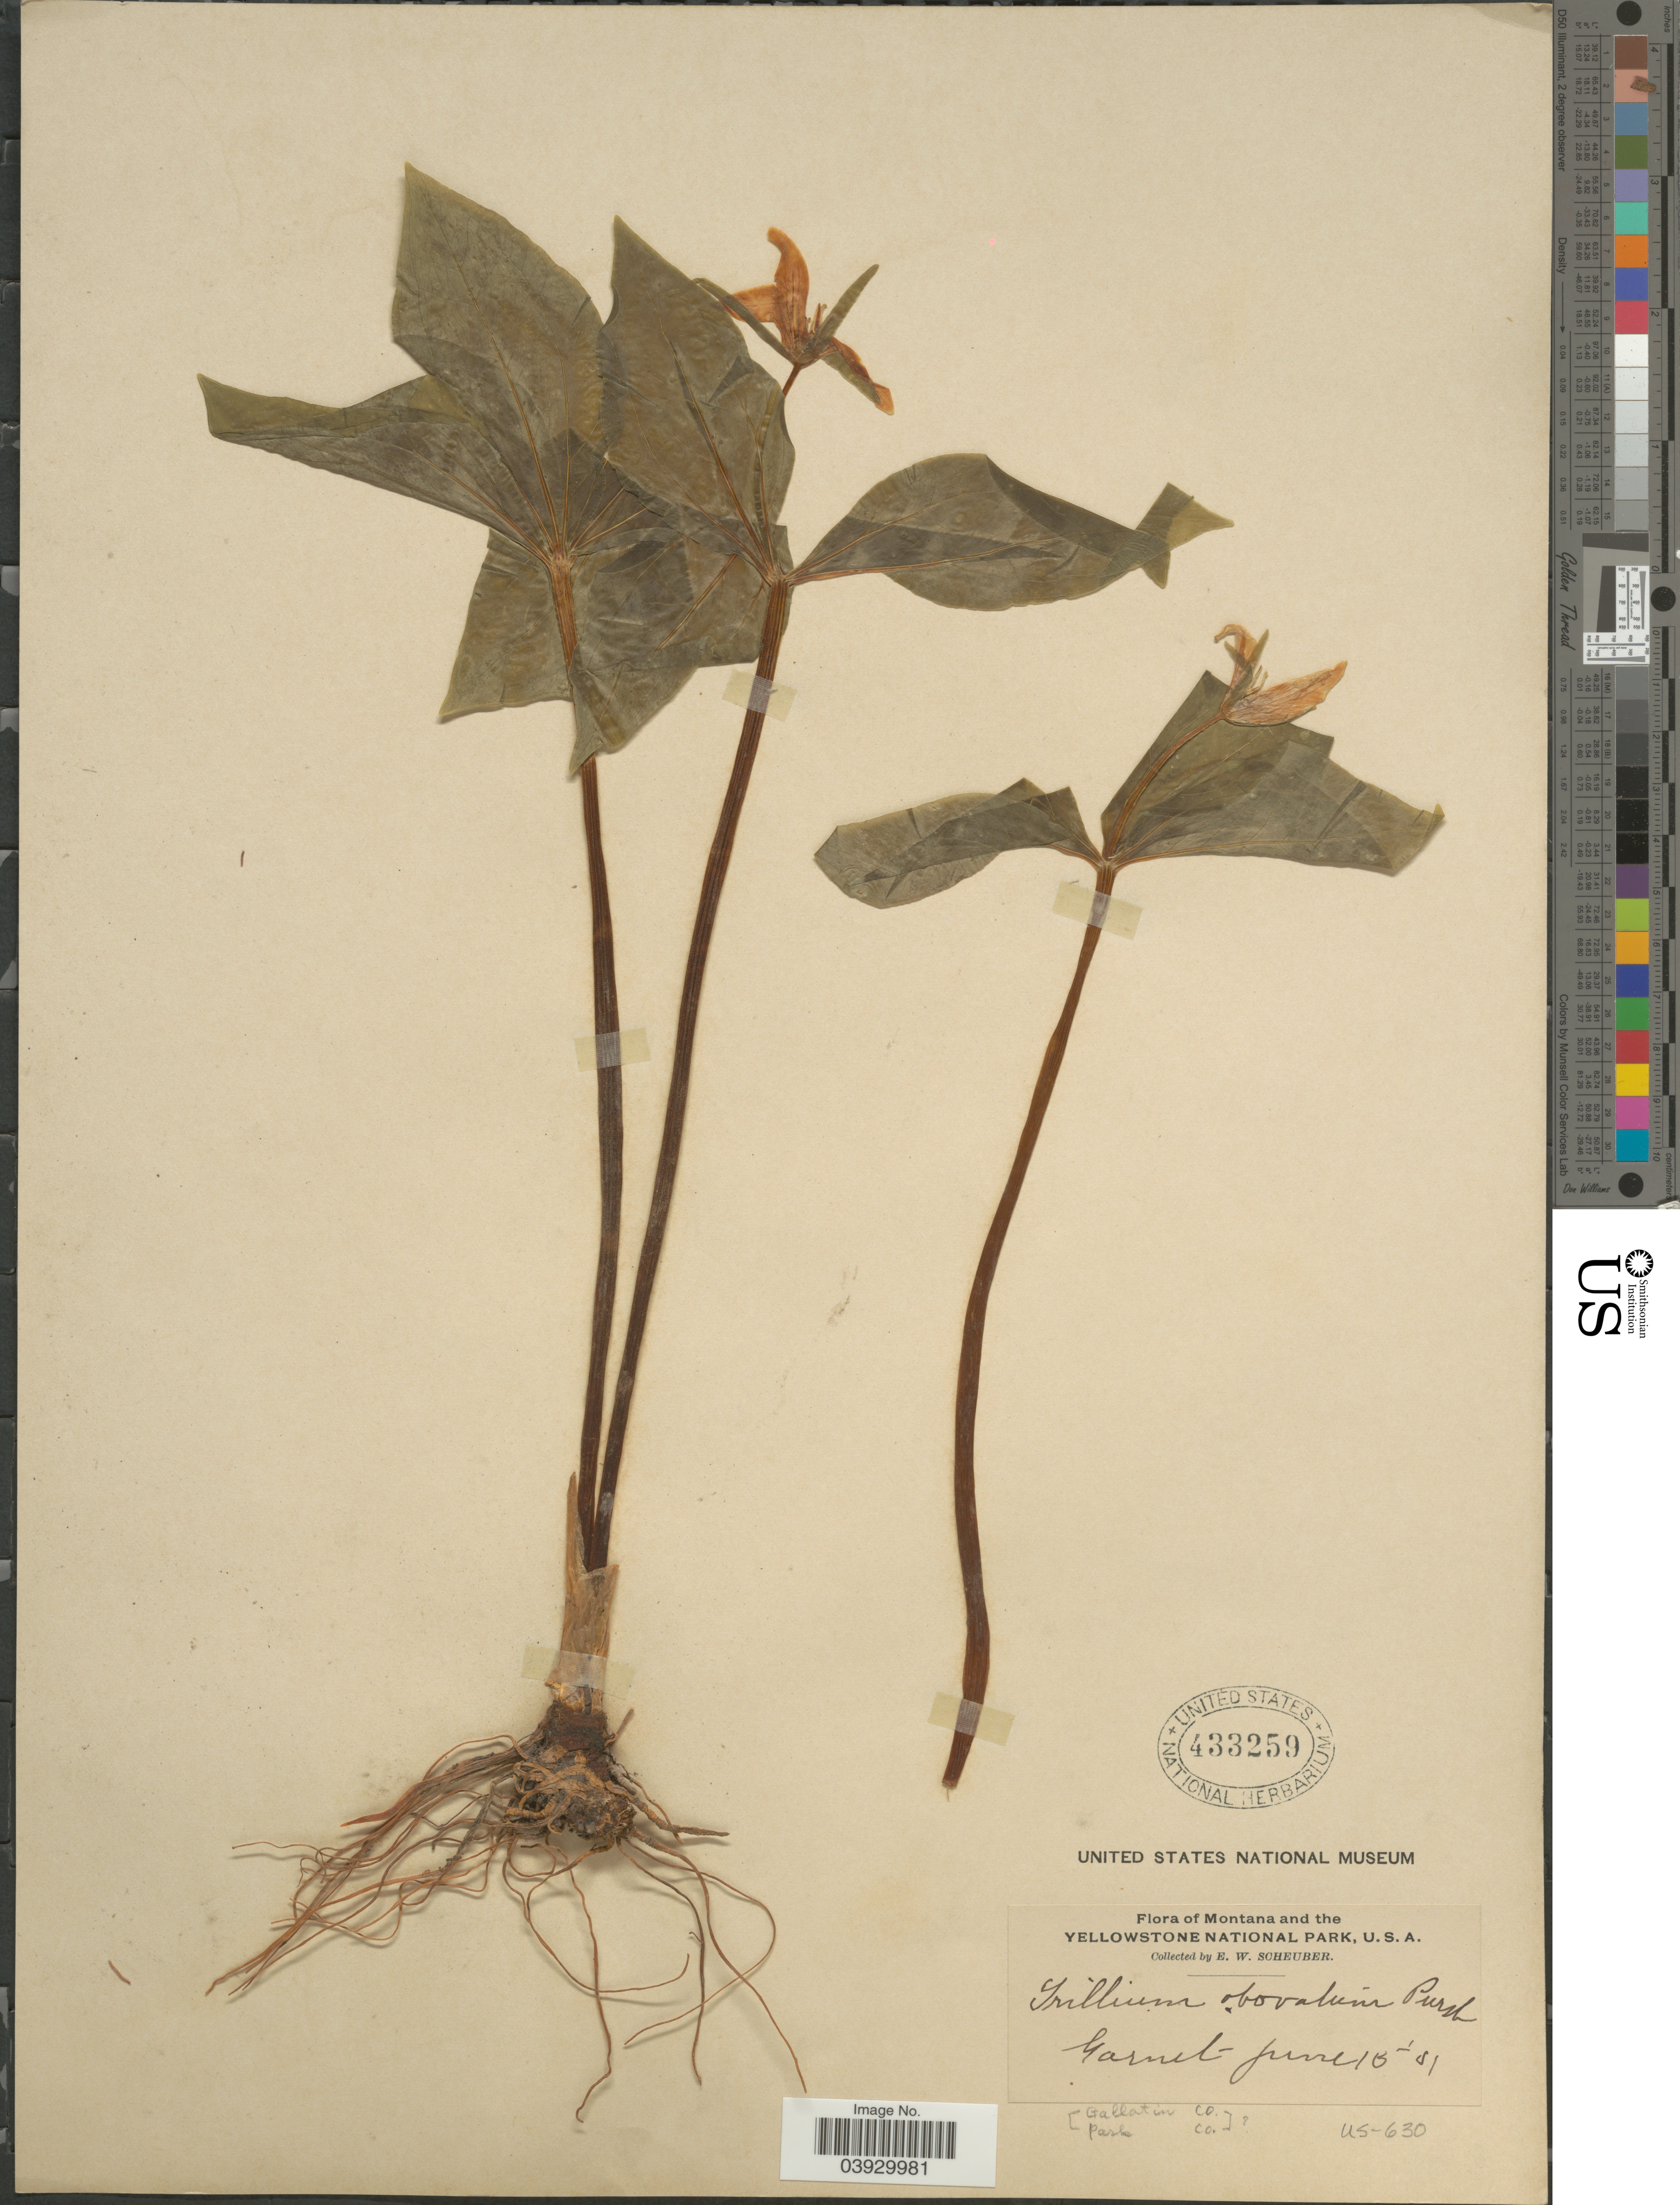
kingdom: Plantae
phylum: Tracheophyta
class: Liliopsida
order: Liliales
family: Melanthiaceae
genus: Trillium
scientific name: Trillium ovatum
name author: Pursh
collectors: E. Scheuber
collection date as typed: Transcribed d/m/y: 13/6/81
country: United States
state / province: Montana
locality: The Yellowstone National Park. Garnet. Gallatin Co., Park Co.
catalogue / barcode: US 433259